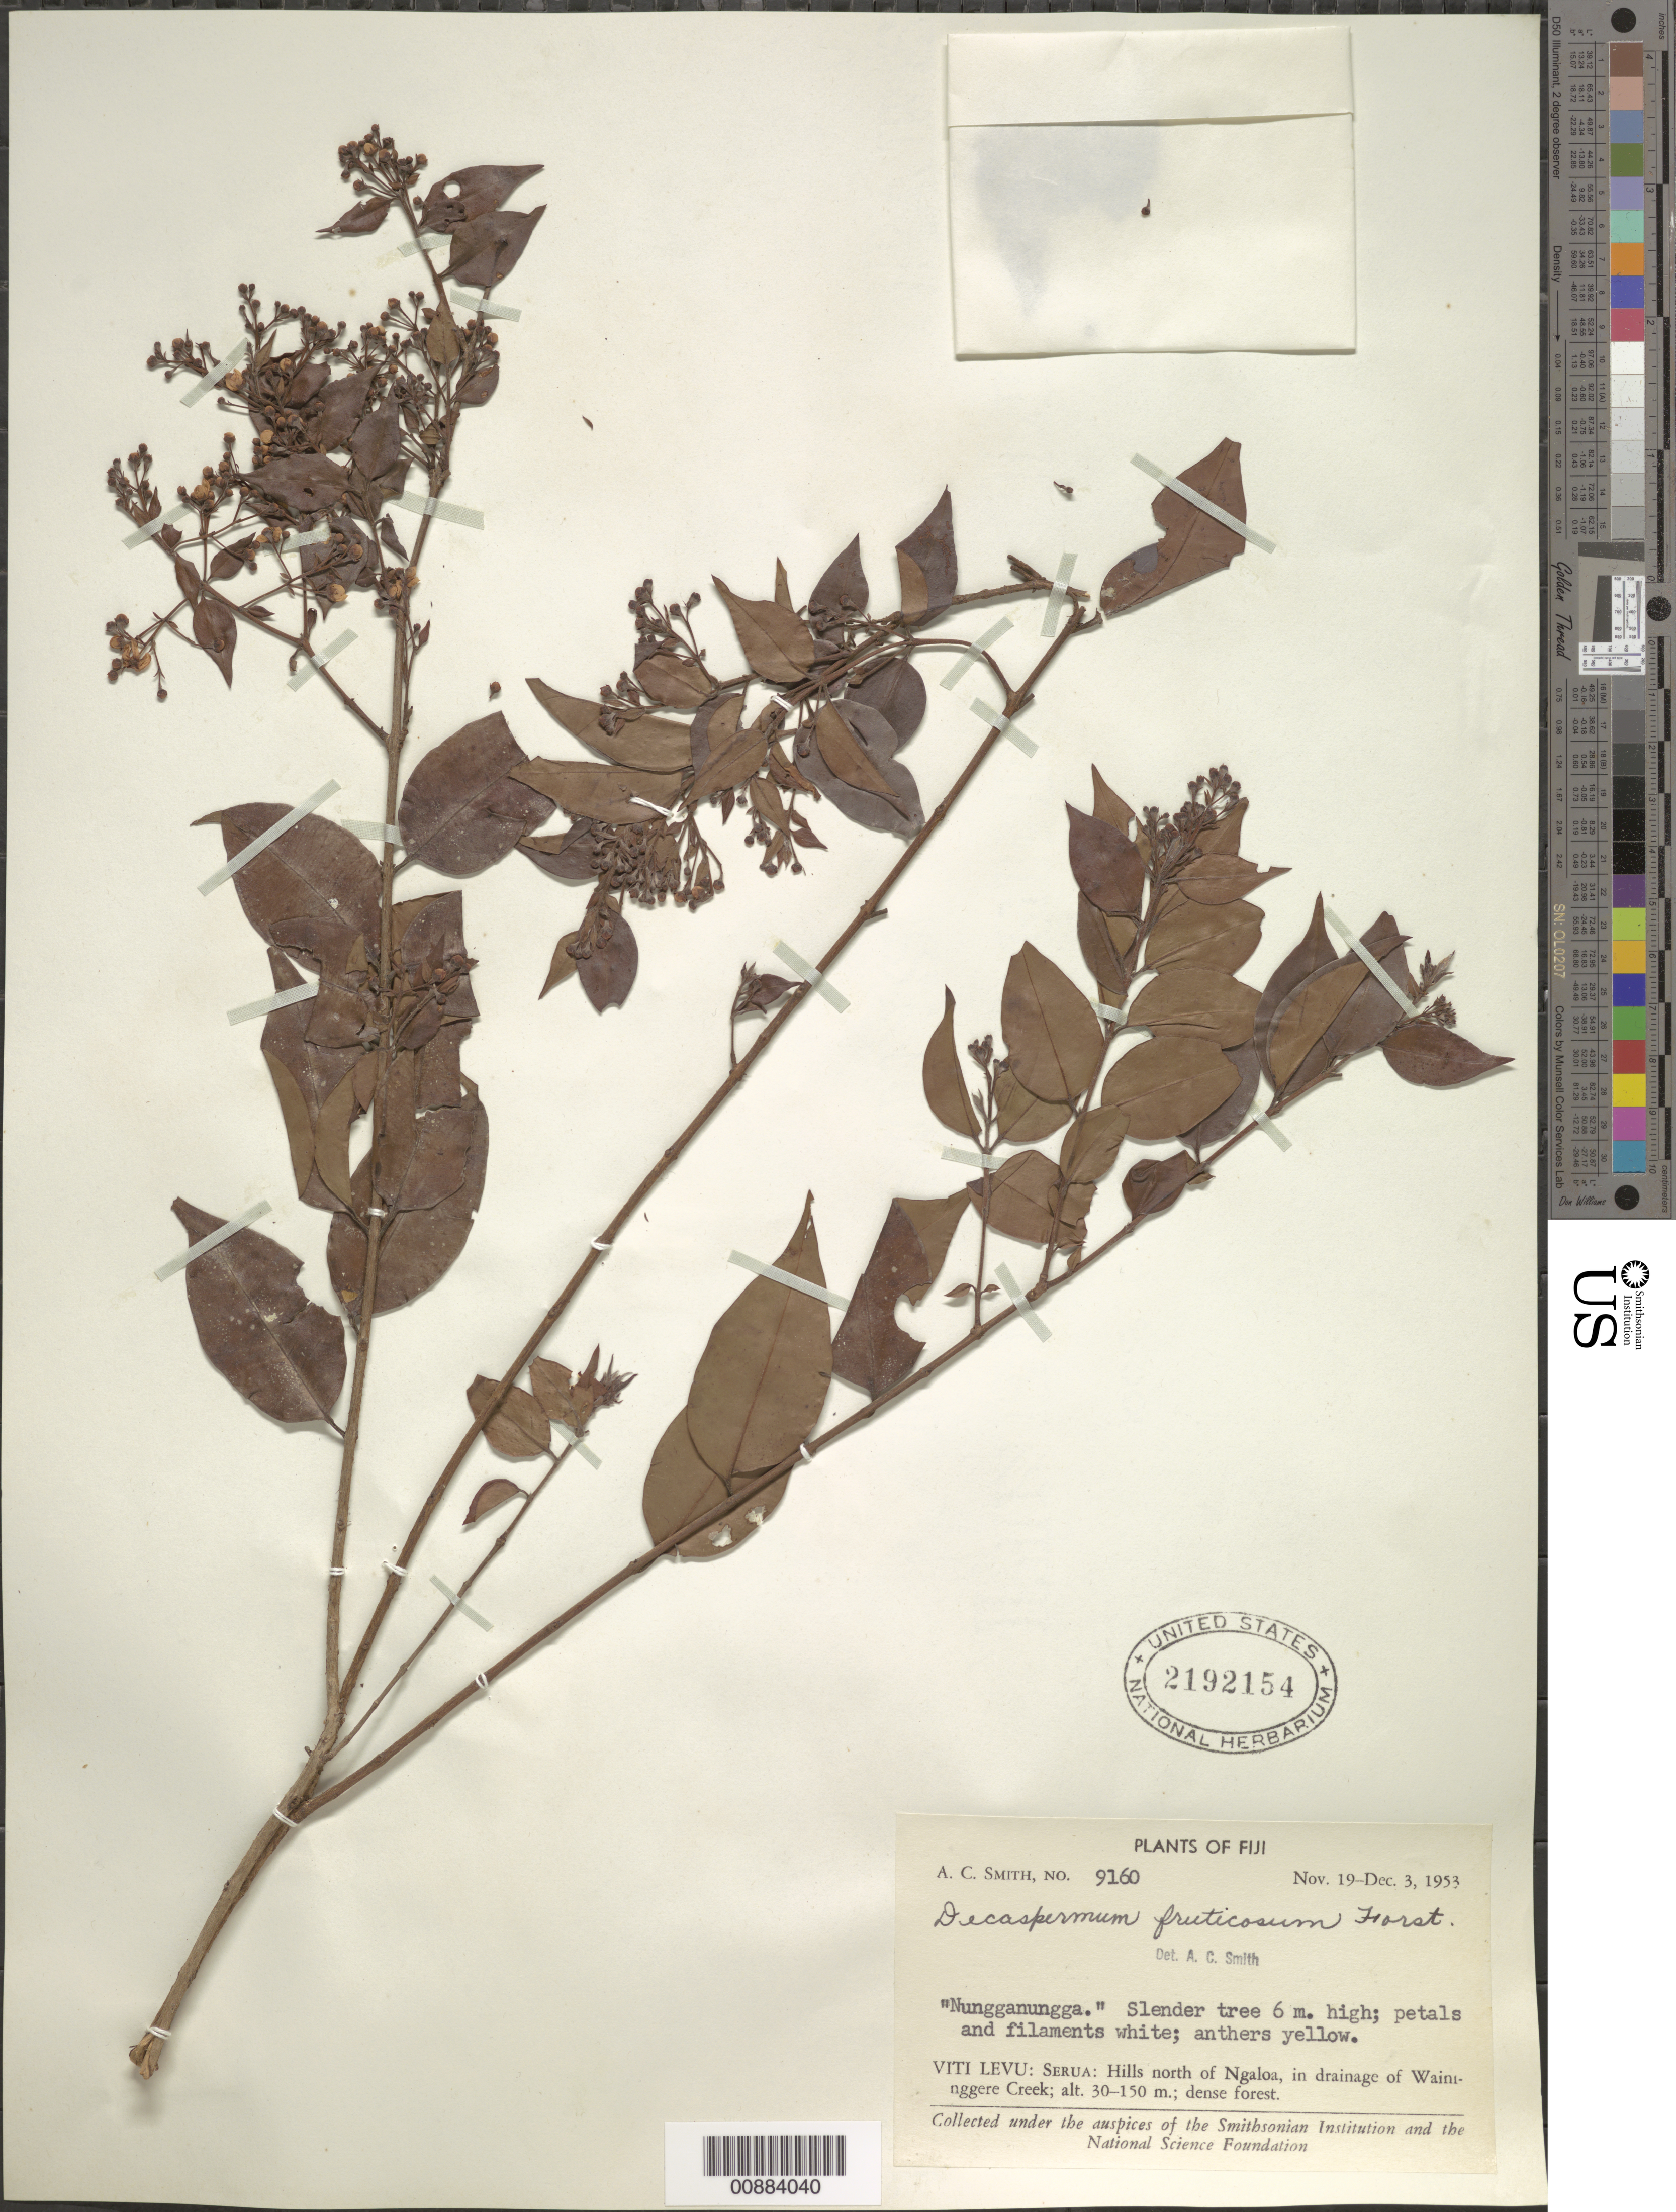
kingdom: Plantae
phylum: Tracheophyta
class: Magnoliopsida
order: Myrtales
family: Myrtaceae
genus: Decaspermum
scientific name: Decaspermum vitiense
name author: (A. Gray) Nied.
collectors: C. A. Smith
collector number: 9160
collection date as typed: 19 Nov 1953 to 03 Dec 1953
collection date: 1953-11-19/1953-12-03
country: Fiji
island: Vanua Levu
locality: Serua, hills north of Ngaloa, in drainage of Waintnggere Creek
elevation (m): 30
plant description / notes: cited by A.J. Scott, Kew Bull. 34(1): 65. 1979.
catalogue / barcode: US 2192154